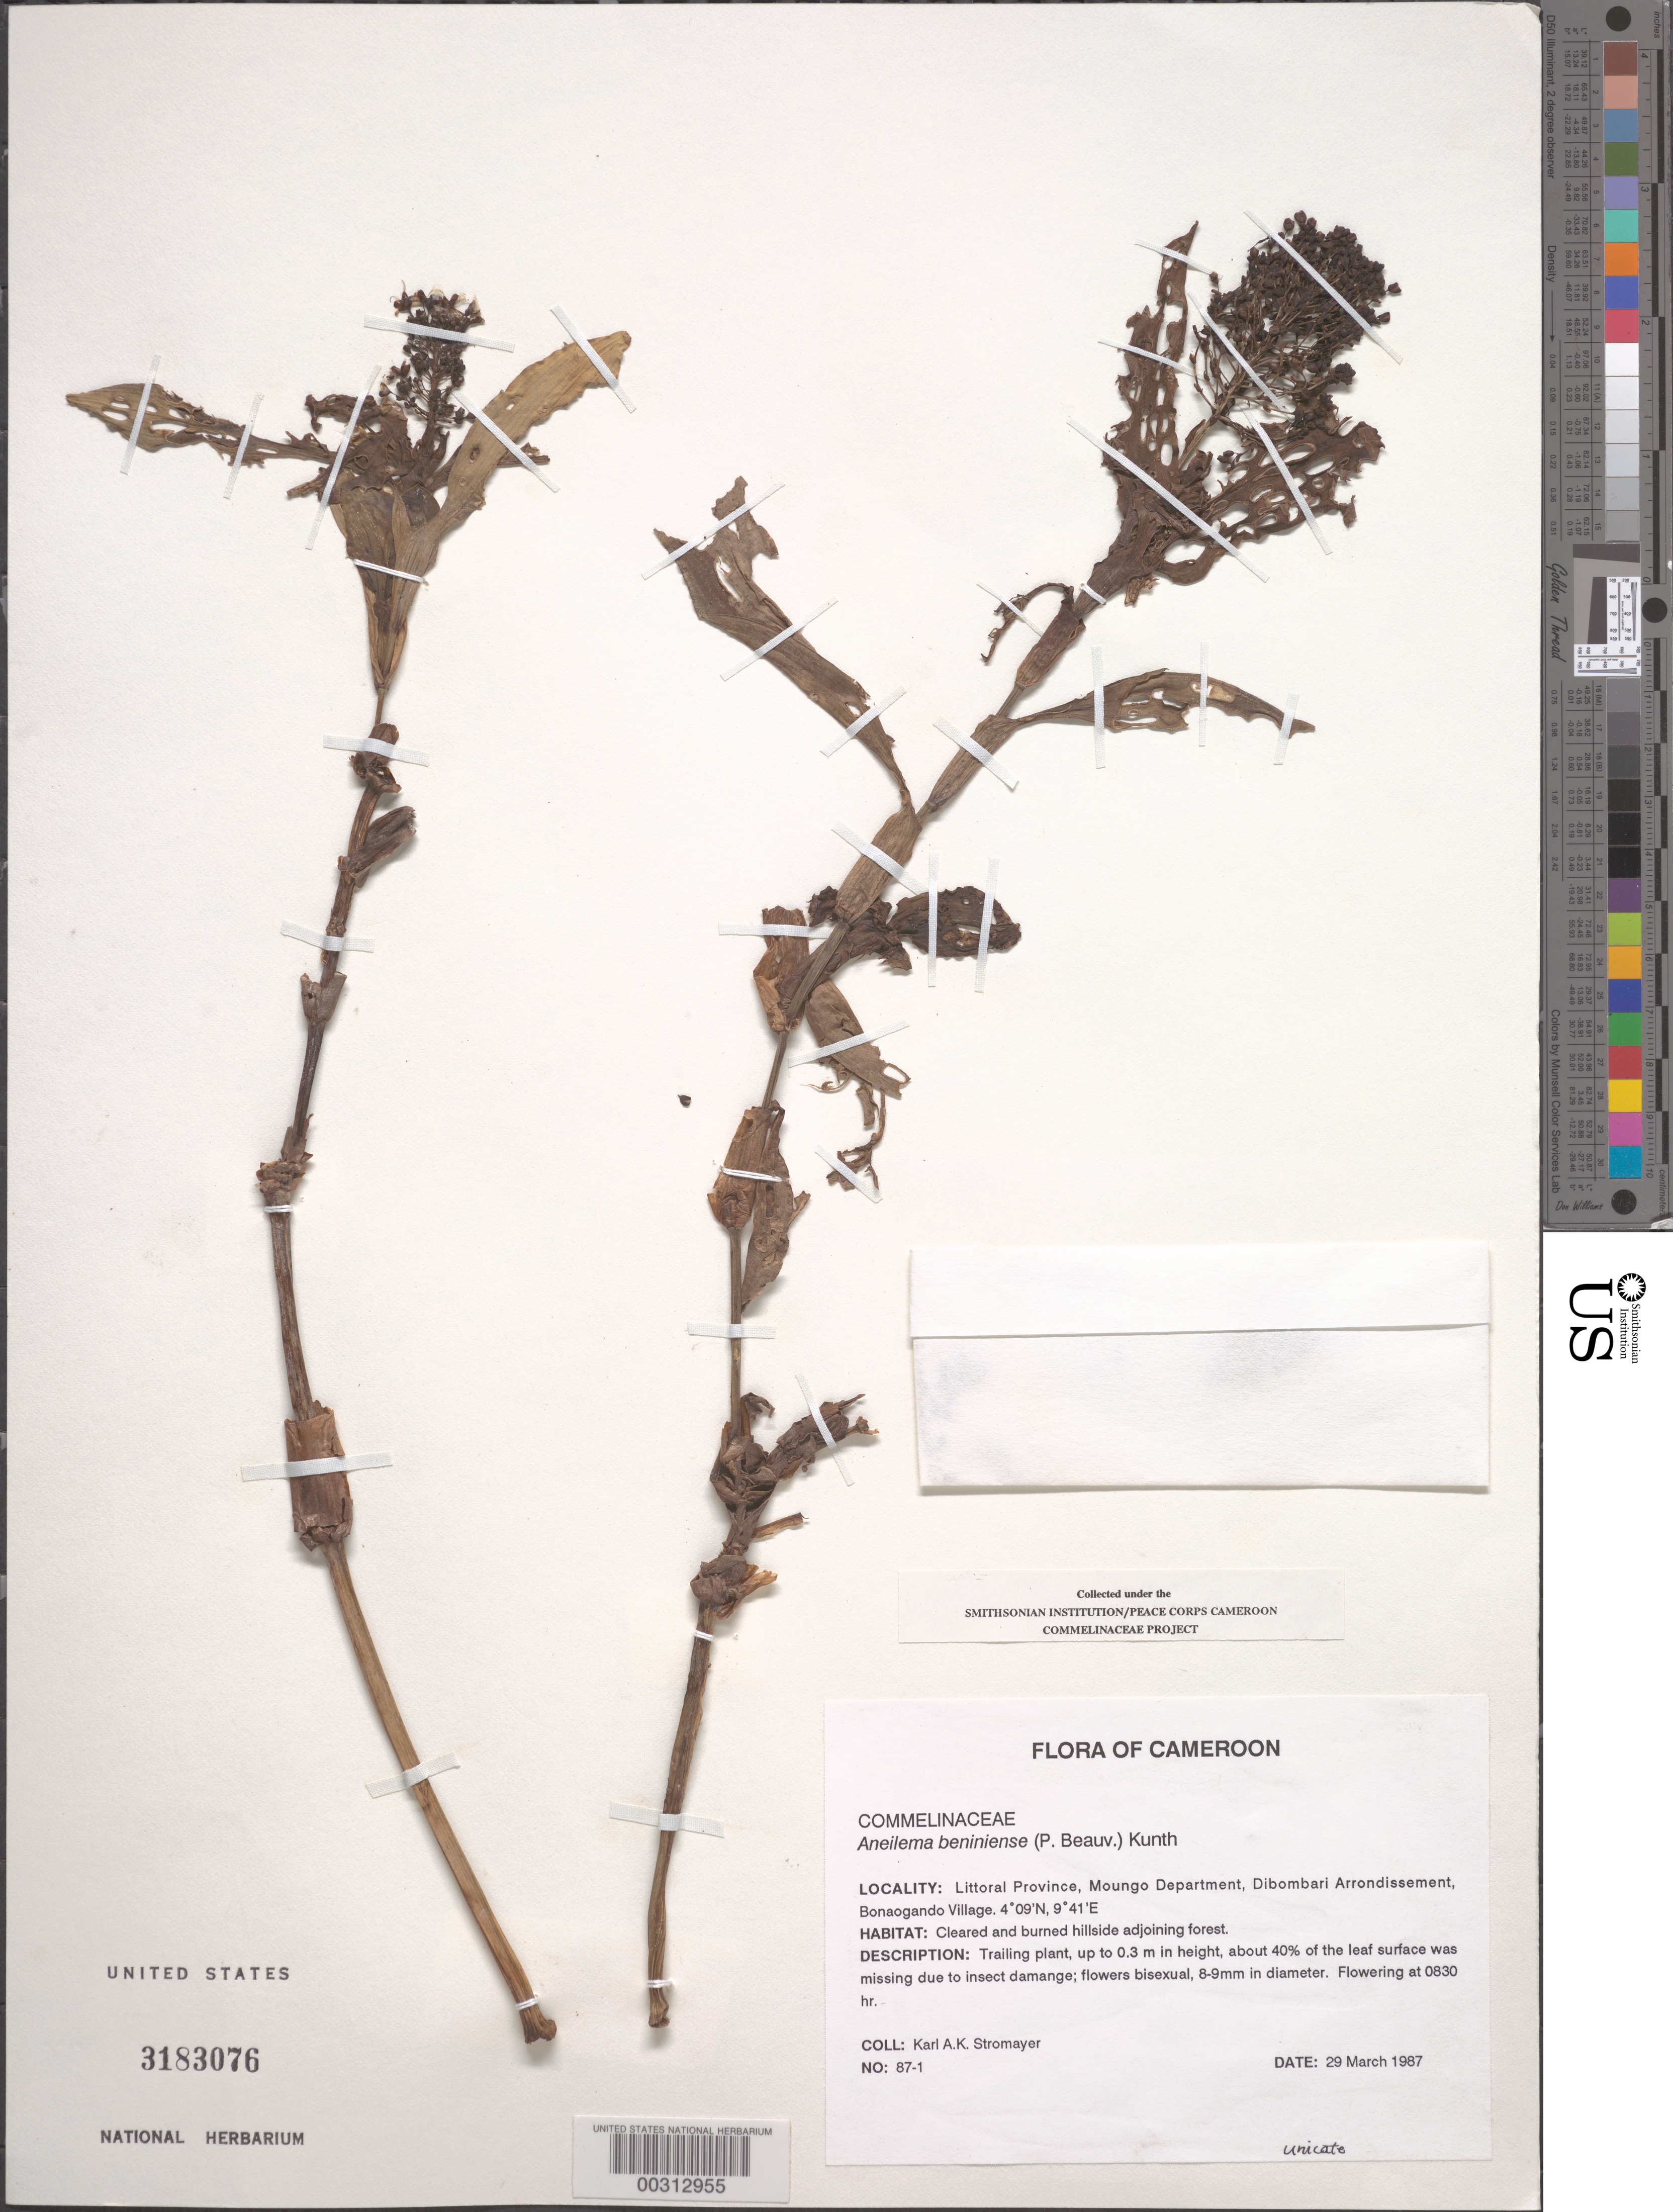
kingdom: Plantae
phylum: Tracheophyta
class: Liliopsida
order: Commelinales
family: Commelinaceae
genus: Aneilema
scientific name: Aneilema beniniense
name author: (P. Beauv.) Kunth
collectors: K. A. Stromayer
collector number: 87-1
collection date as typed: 29 Mar 1987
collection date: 1987-03-29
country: Cameroon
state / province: Littoral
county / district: Mungo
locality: Dibombari arrondissement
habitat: Cleared and burned hillside adjoining forest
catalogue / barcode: US 3183076